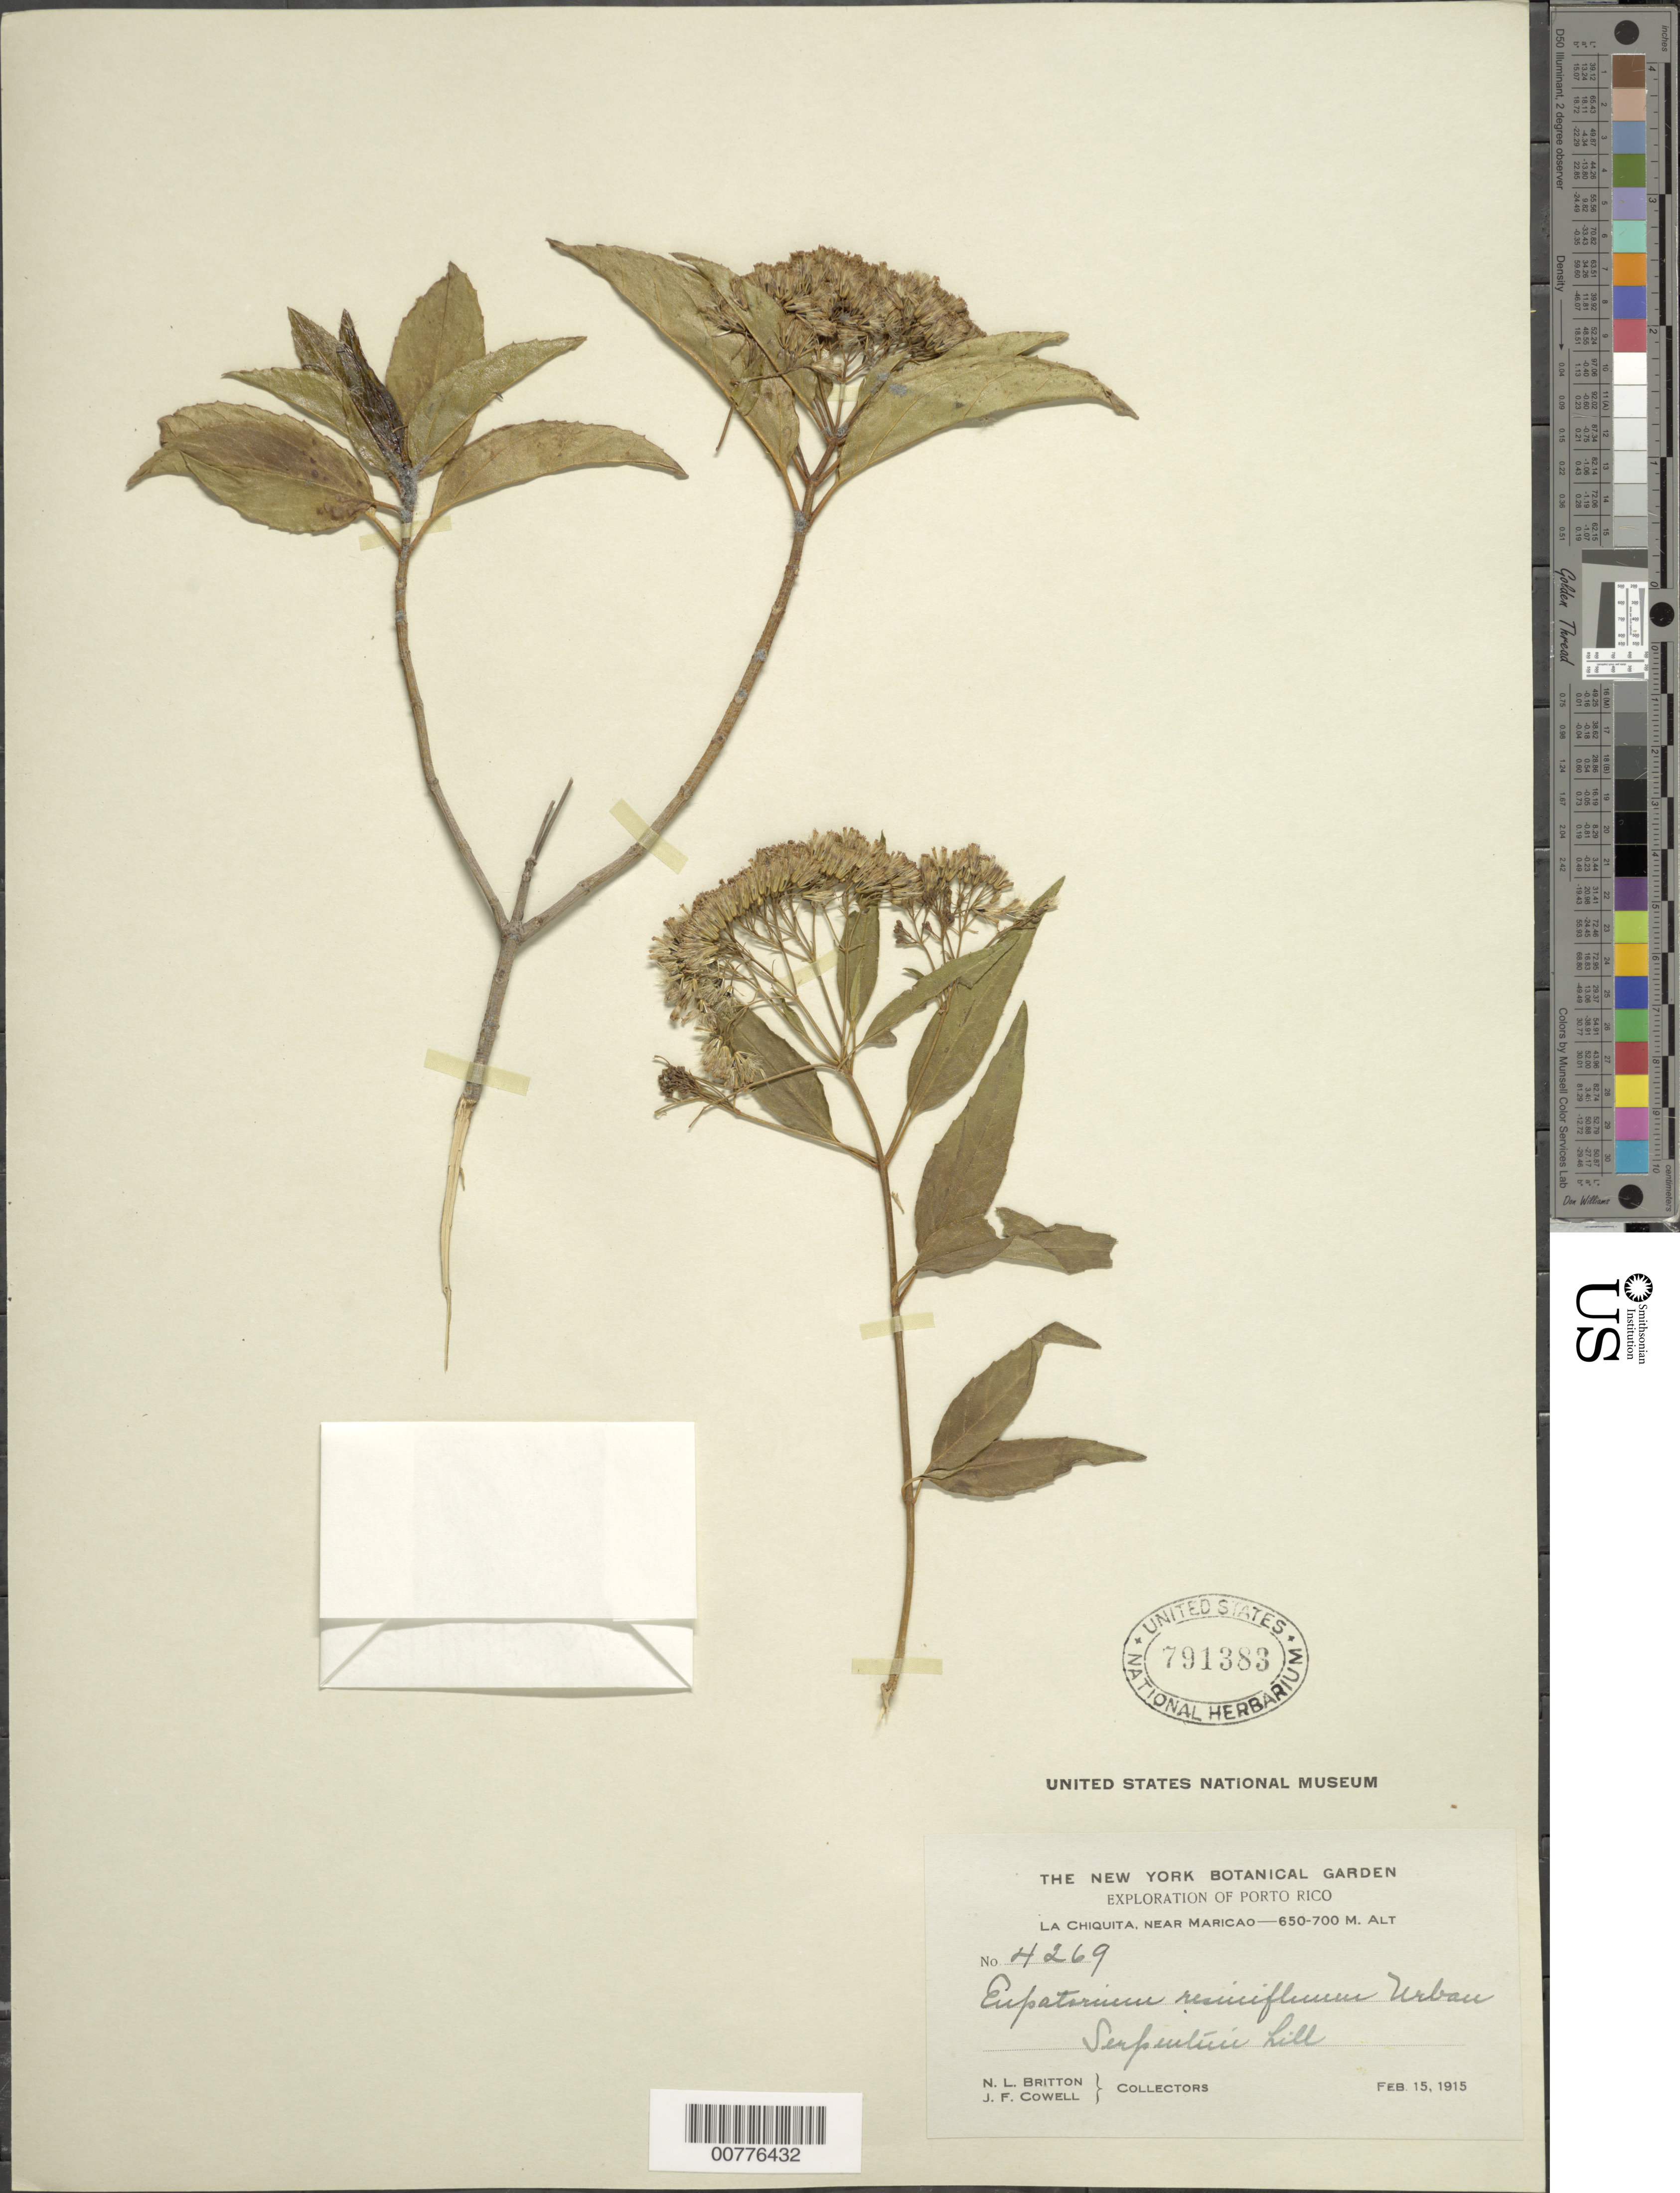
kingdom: Plantae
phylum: Tracheophyta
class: Magnoliopsida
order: Asterales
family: Asteraceae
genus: Ageratina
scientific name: Ageratina resiniflua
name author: (Urb.) R.M. King & H. Rob.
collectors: N. Britton & J. F. Cowell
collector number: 4269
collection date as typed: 15 Feb 1915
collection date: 1915-02-15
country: Puerto Rico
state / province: Maricao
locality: La Chiquita, near Maricao. Serpentine hill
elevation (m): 650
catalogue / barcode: US 791383